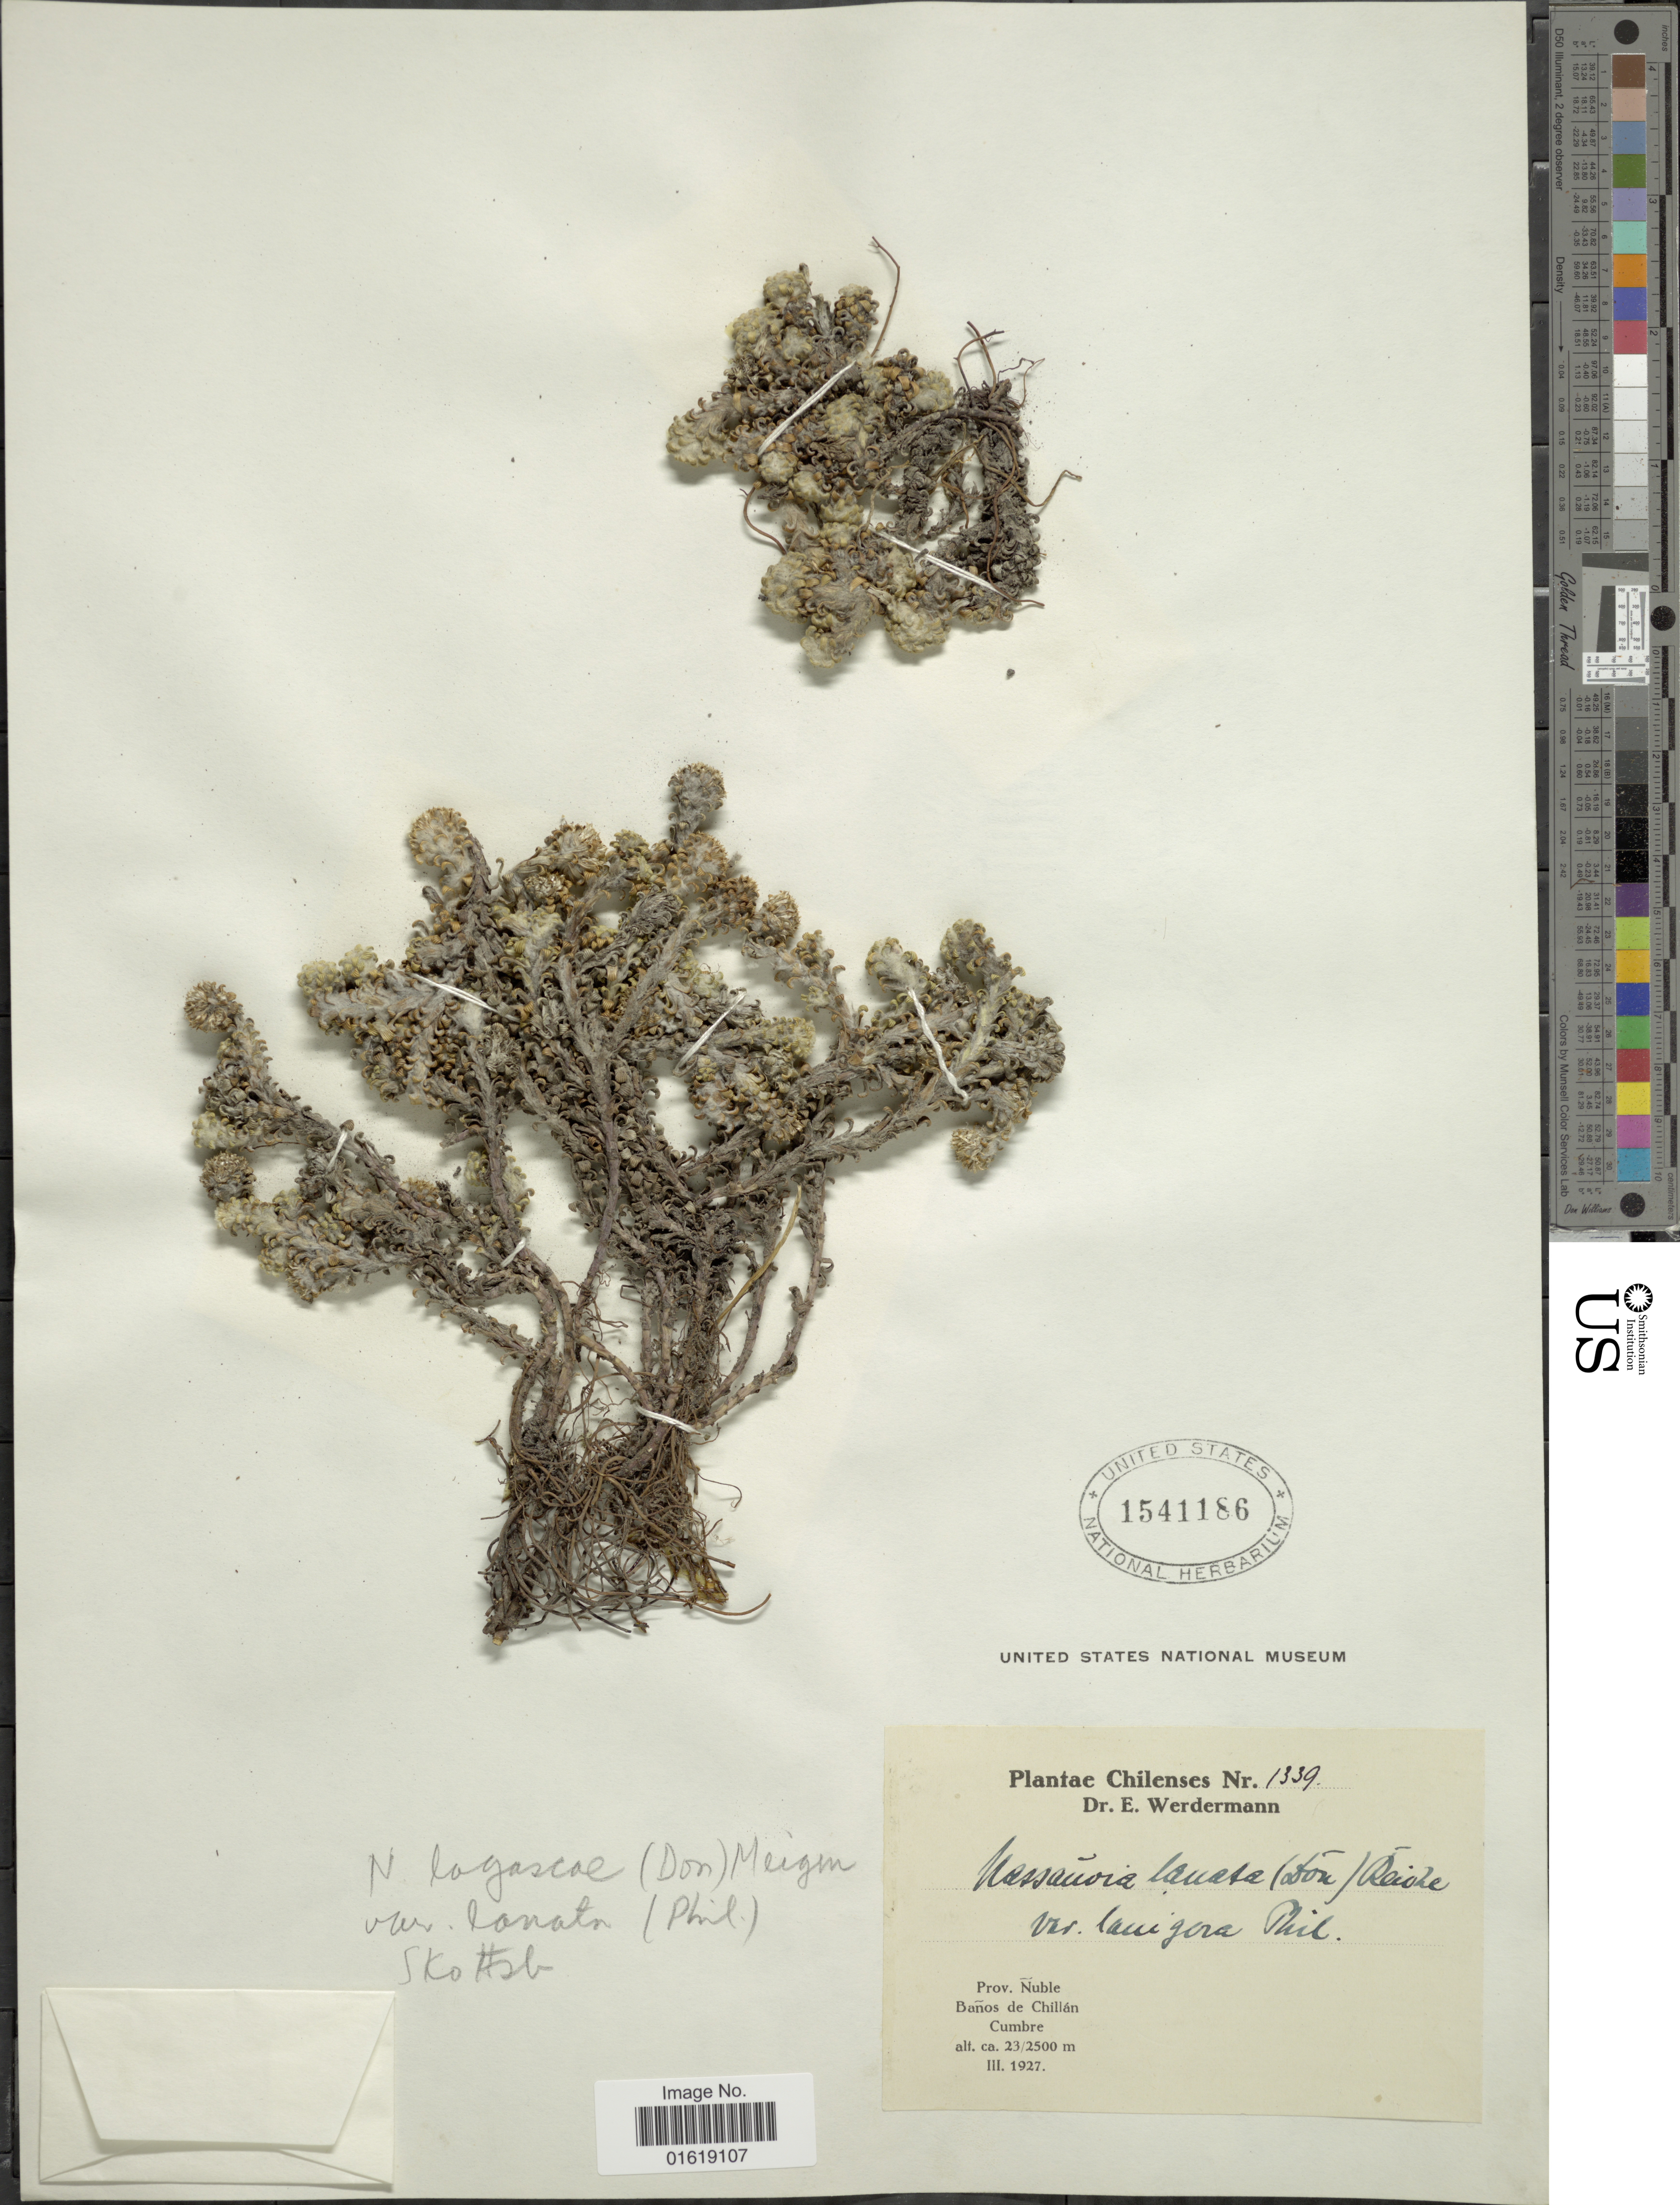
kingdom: Plantae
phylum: Tracheophyta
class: Magnoliopsida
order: Asterales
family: Asteraceae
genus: Nassauvia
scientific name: Nassauvia lagascae var. lanata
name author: (Phil.) Skottsb.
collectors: E. Werdermann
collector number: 1339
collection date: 1927-03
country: Chile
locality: Prov. Nuble. Baños de Chillán. Cumbre.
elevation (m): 2300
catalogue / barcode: US 1541186